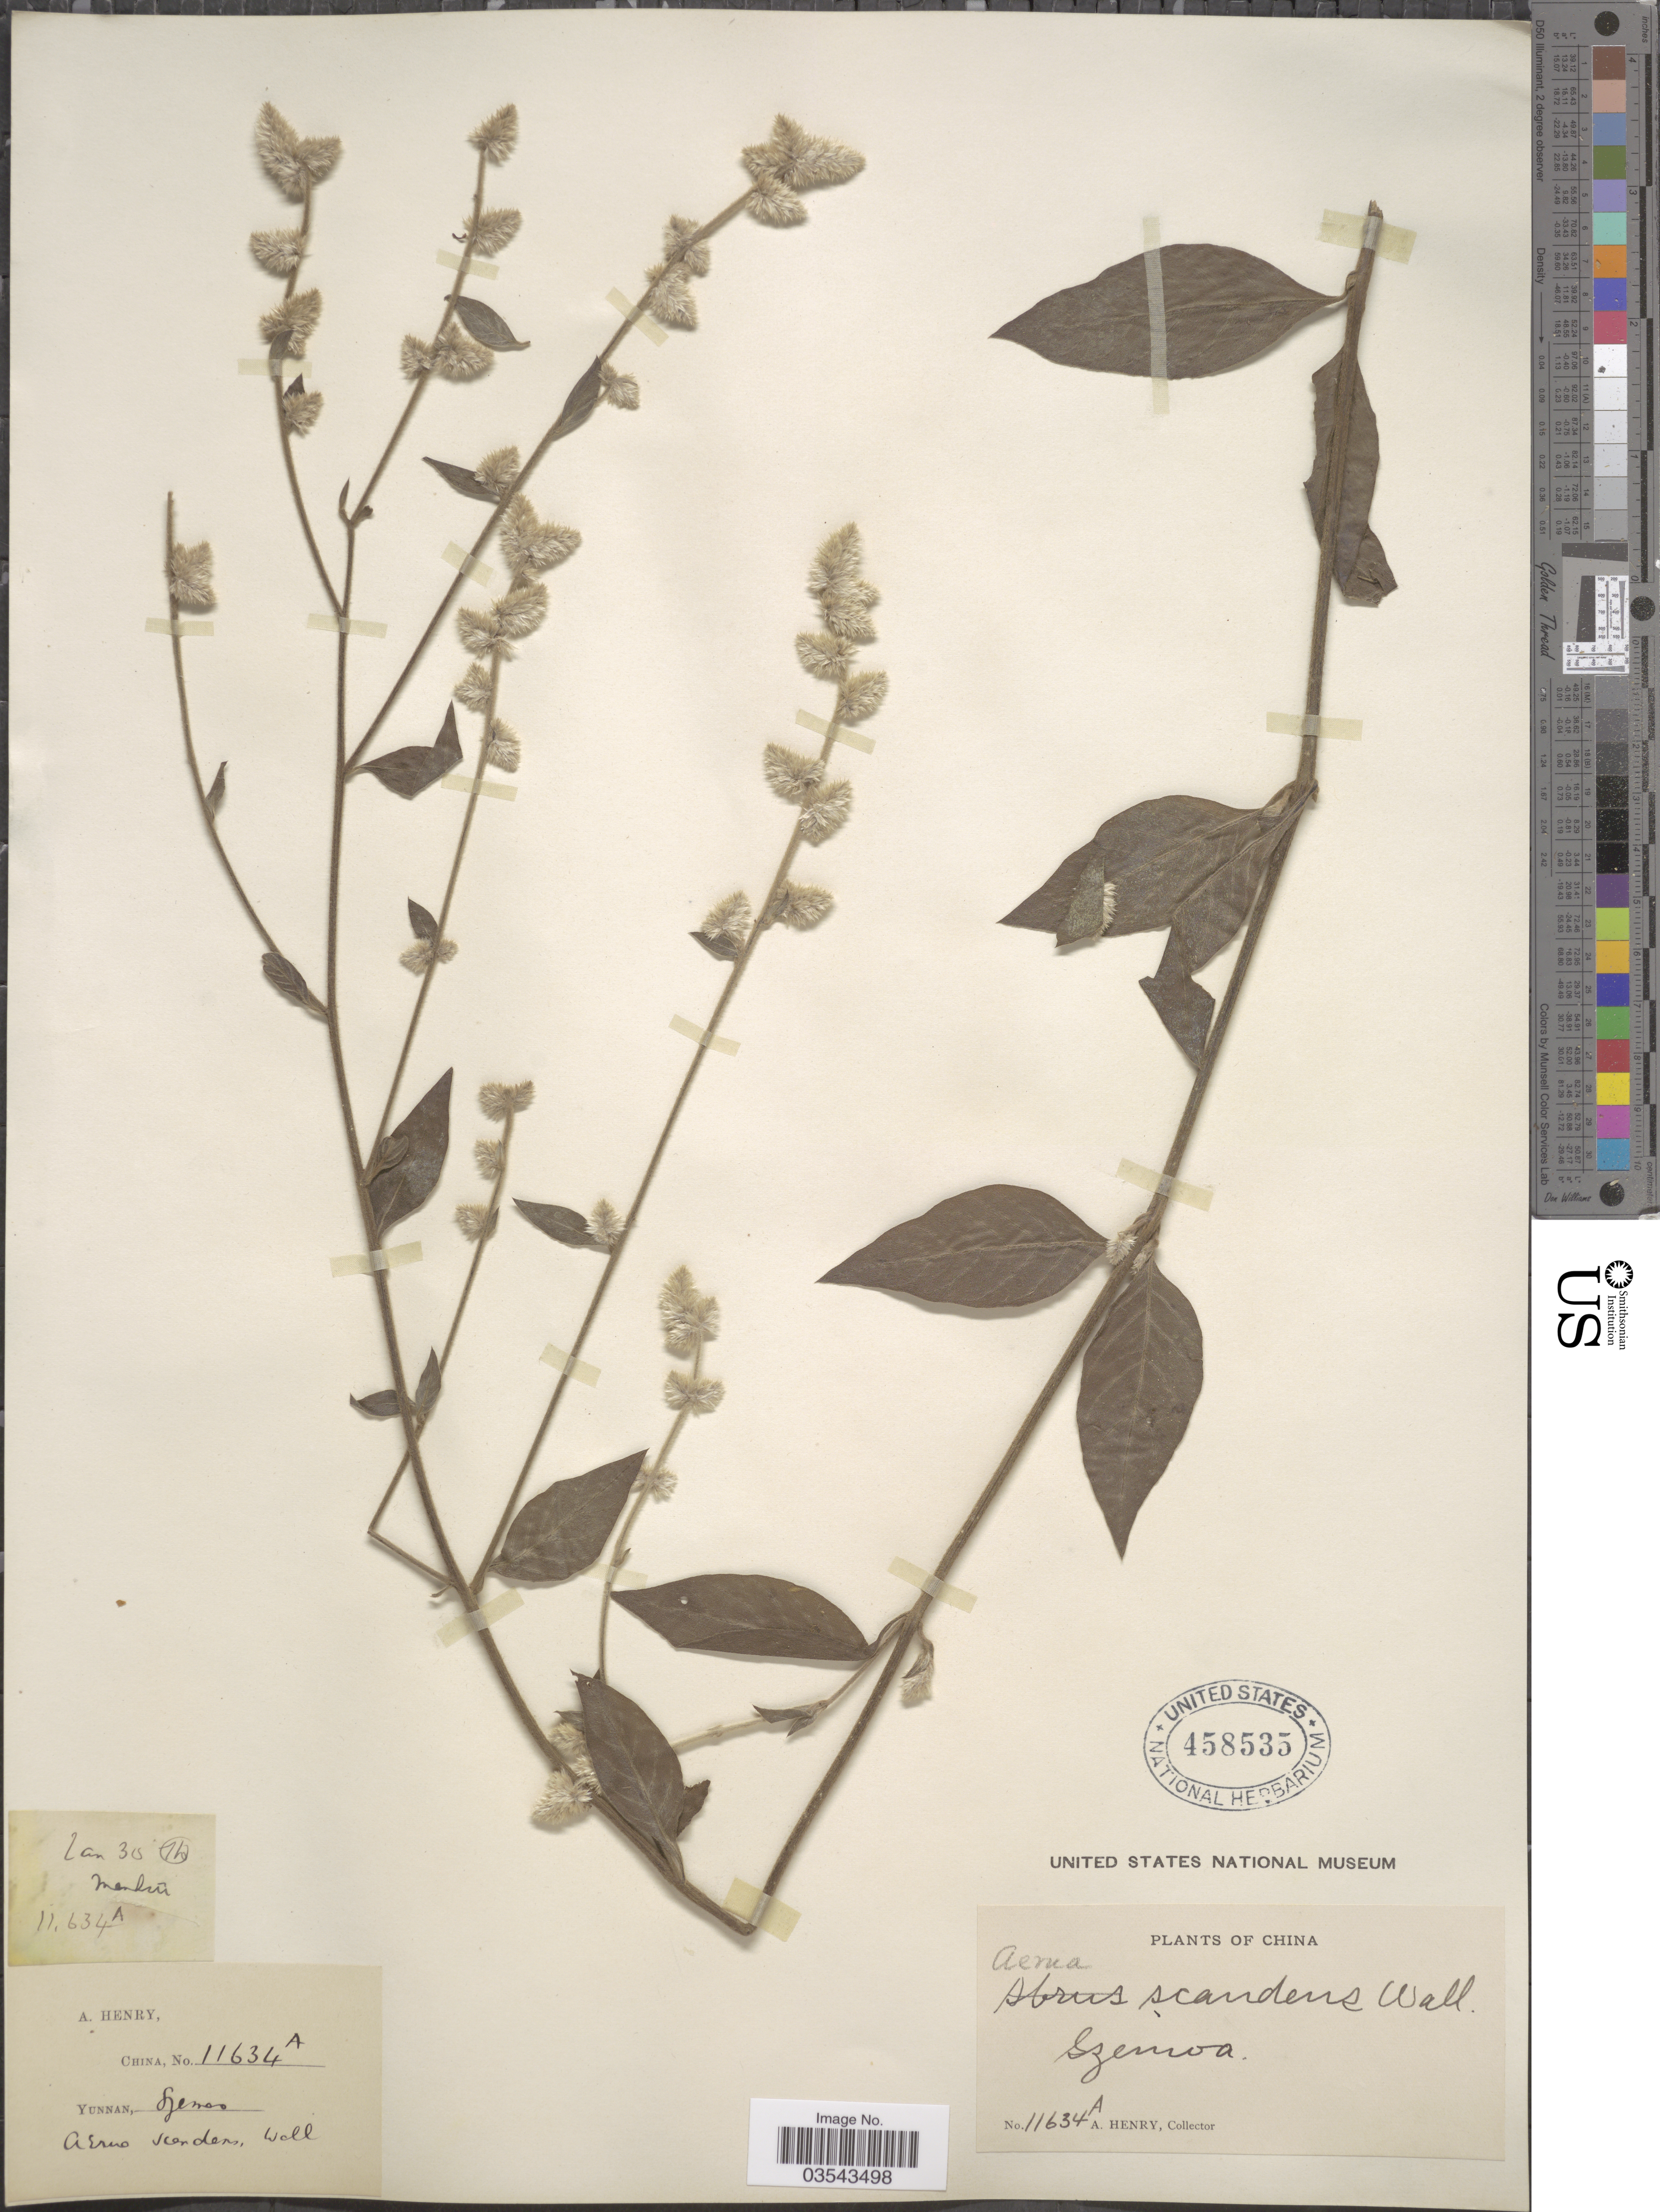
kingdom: Plantae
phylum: Tracheophyta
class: Magnoliopsida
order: Caryophyllales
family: Amaranthaceae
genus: Ouret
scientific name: Ouret sanguinolenta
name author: (L.) Kuntze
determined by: Strong, Mark T., (BOT), Smithsonian Institution - National Museum of Natural History (UNITED STATES)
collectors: A. Henry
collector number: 11634 A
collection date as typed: Transcribed d/m/y: /1/30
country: China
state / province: Yunnan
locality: Szemoa.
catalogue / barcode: US 458535